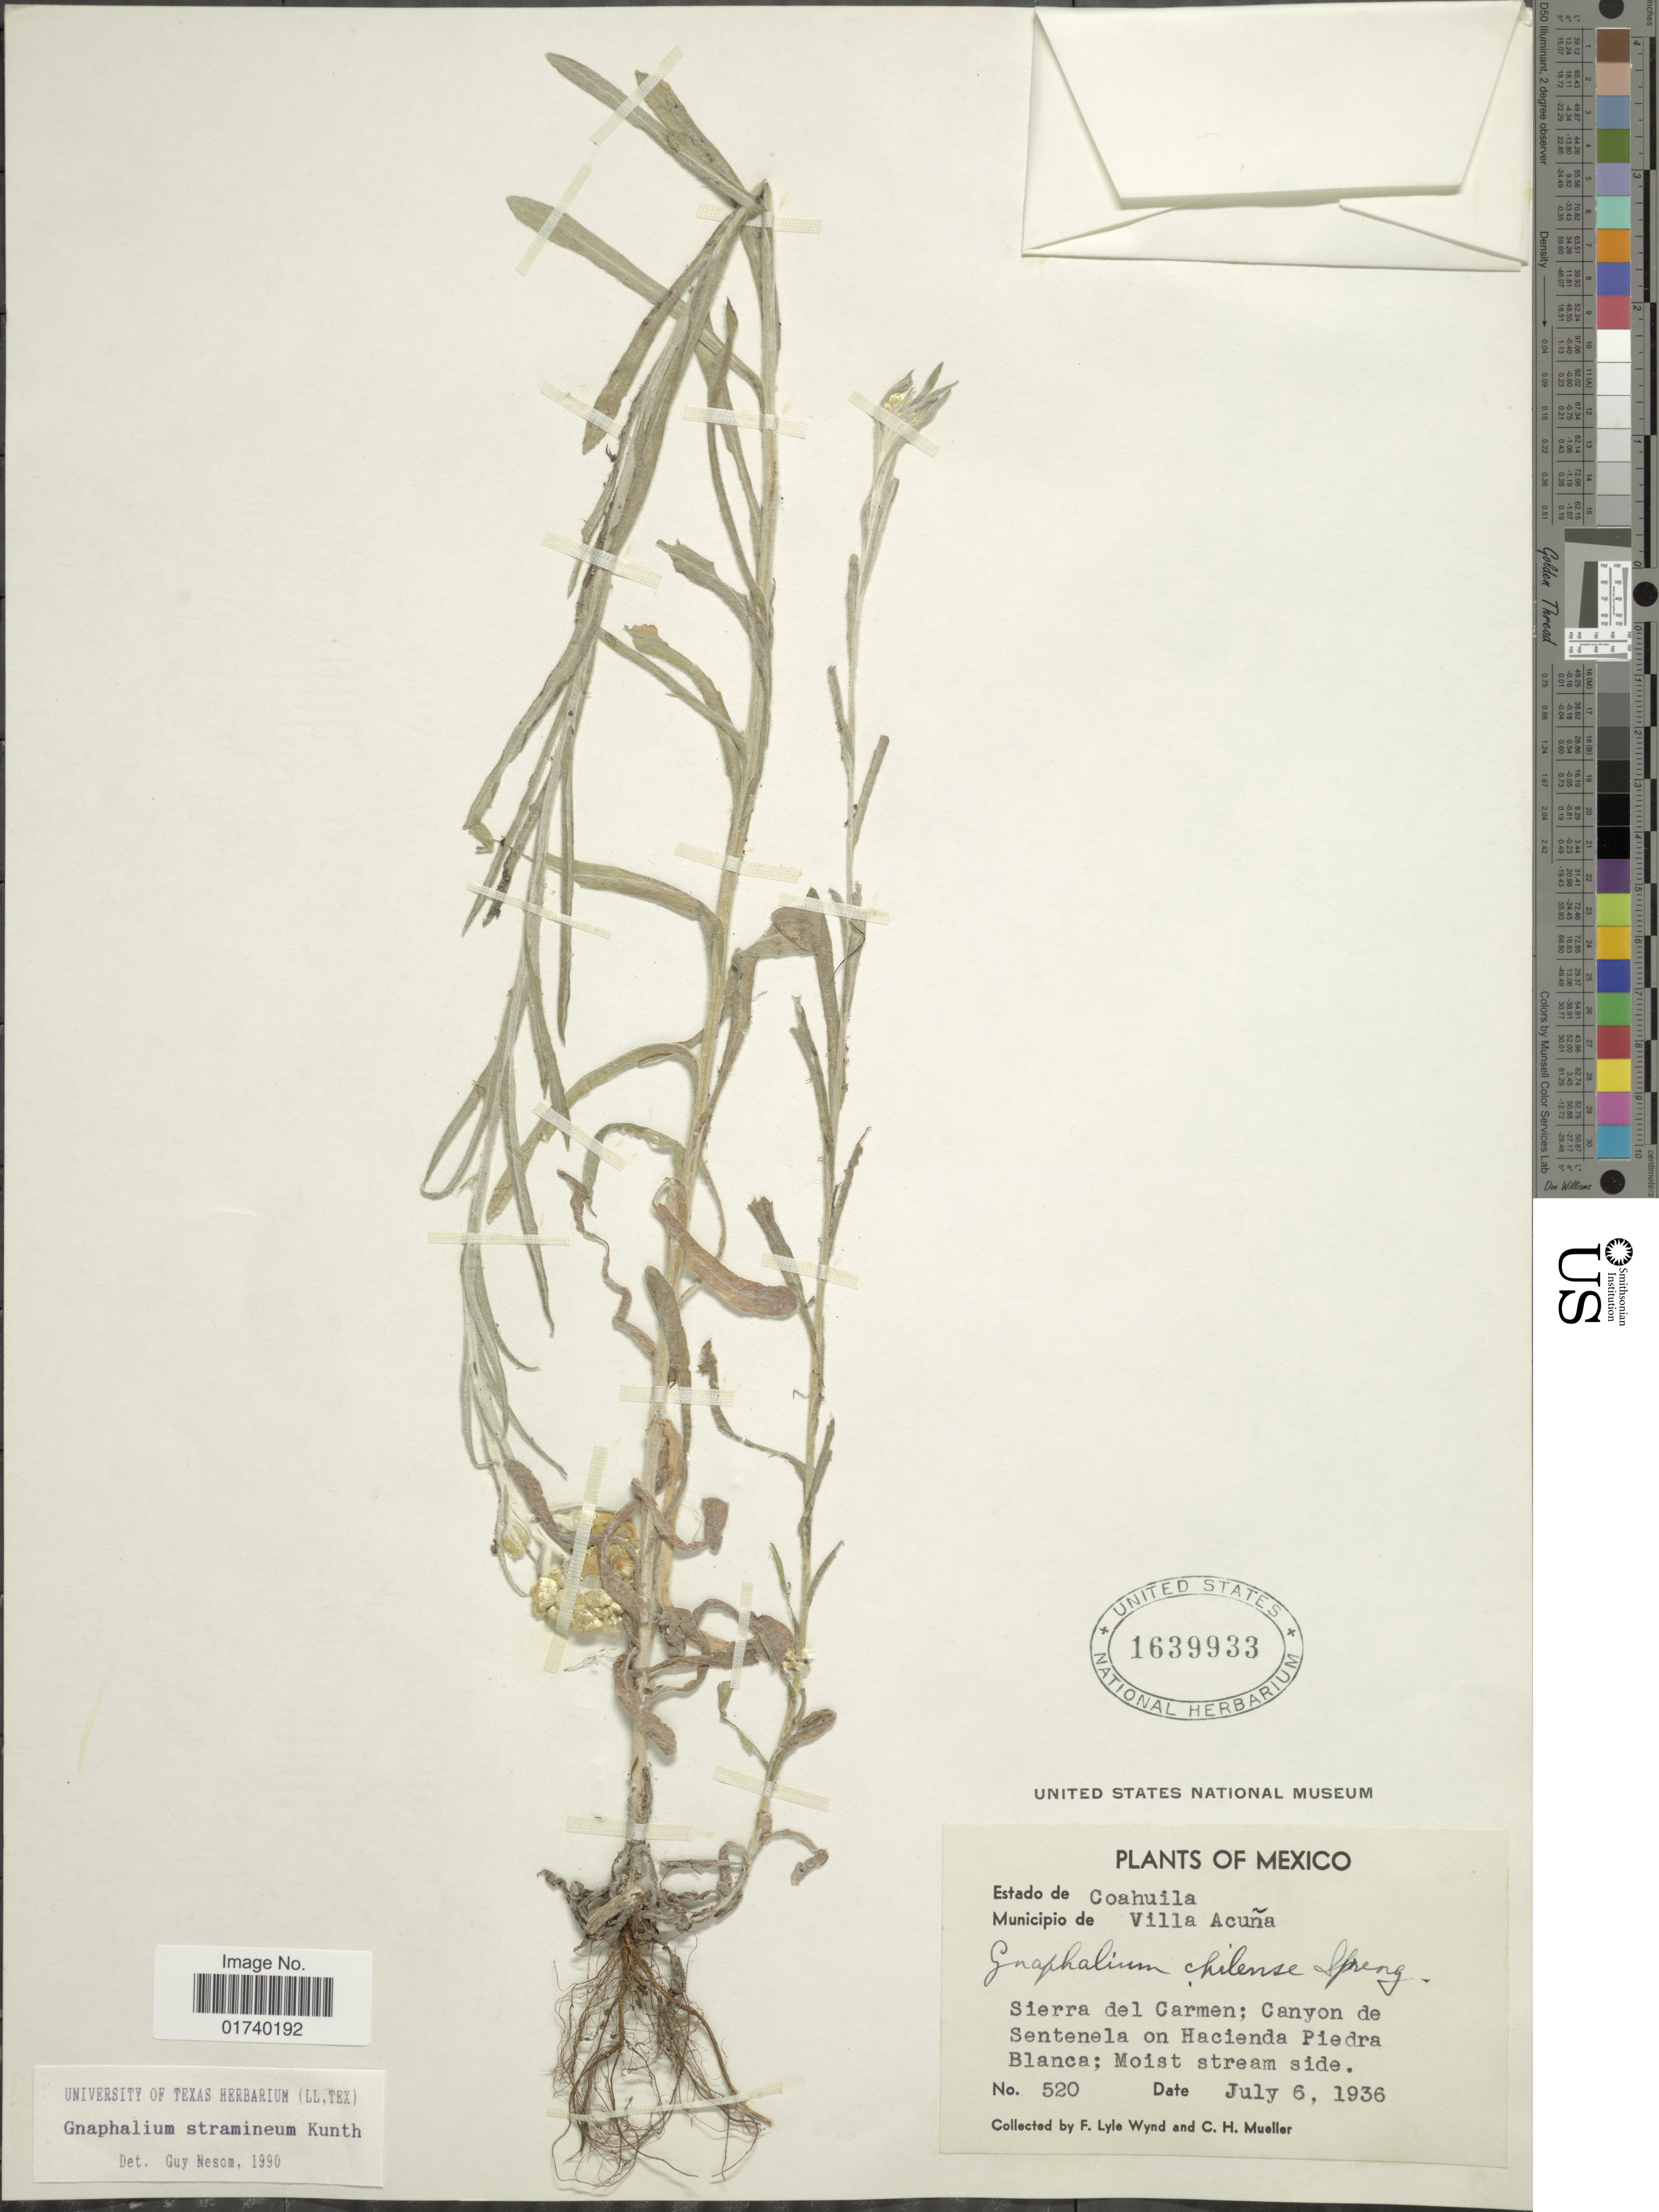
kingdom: Plantae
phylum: Tracheophyta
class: Magnoliopsida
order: Asterales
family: Asteraceae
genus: Pseudognaphalium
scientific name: Pseudognaphalium stramineum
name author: (Kunth) Anderb.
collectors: F. L. Wynd & C. H. Mueller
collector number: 520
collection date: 1936-07-06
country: Mexico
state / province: Coahuila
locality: Estado de Coahuila, Municipio deVilla Acuna, Sierra del Carmen; Canyon de Sentenela on Hacienda Piedra Blanca.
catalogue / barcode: US 1639933